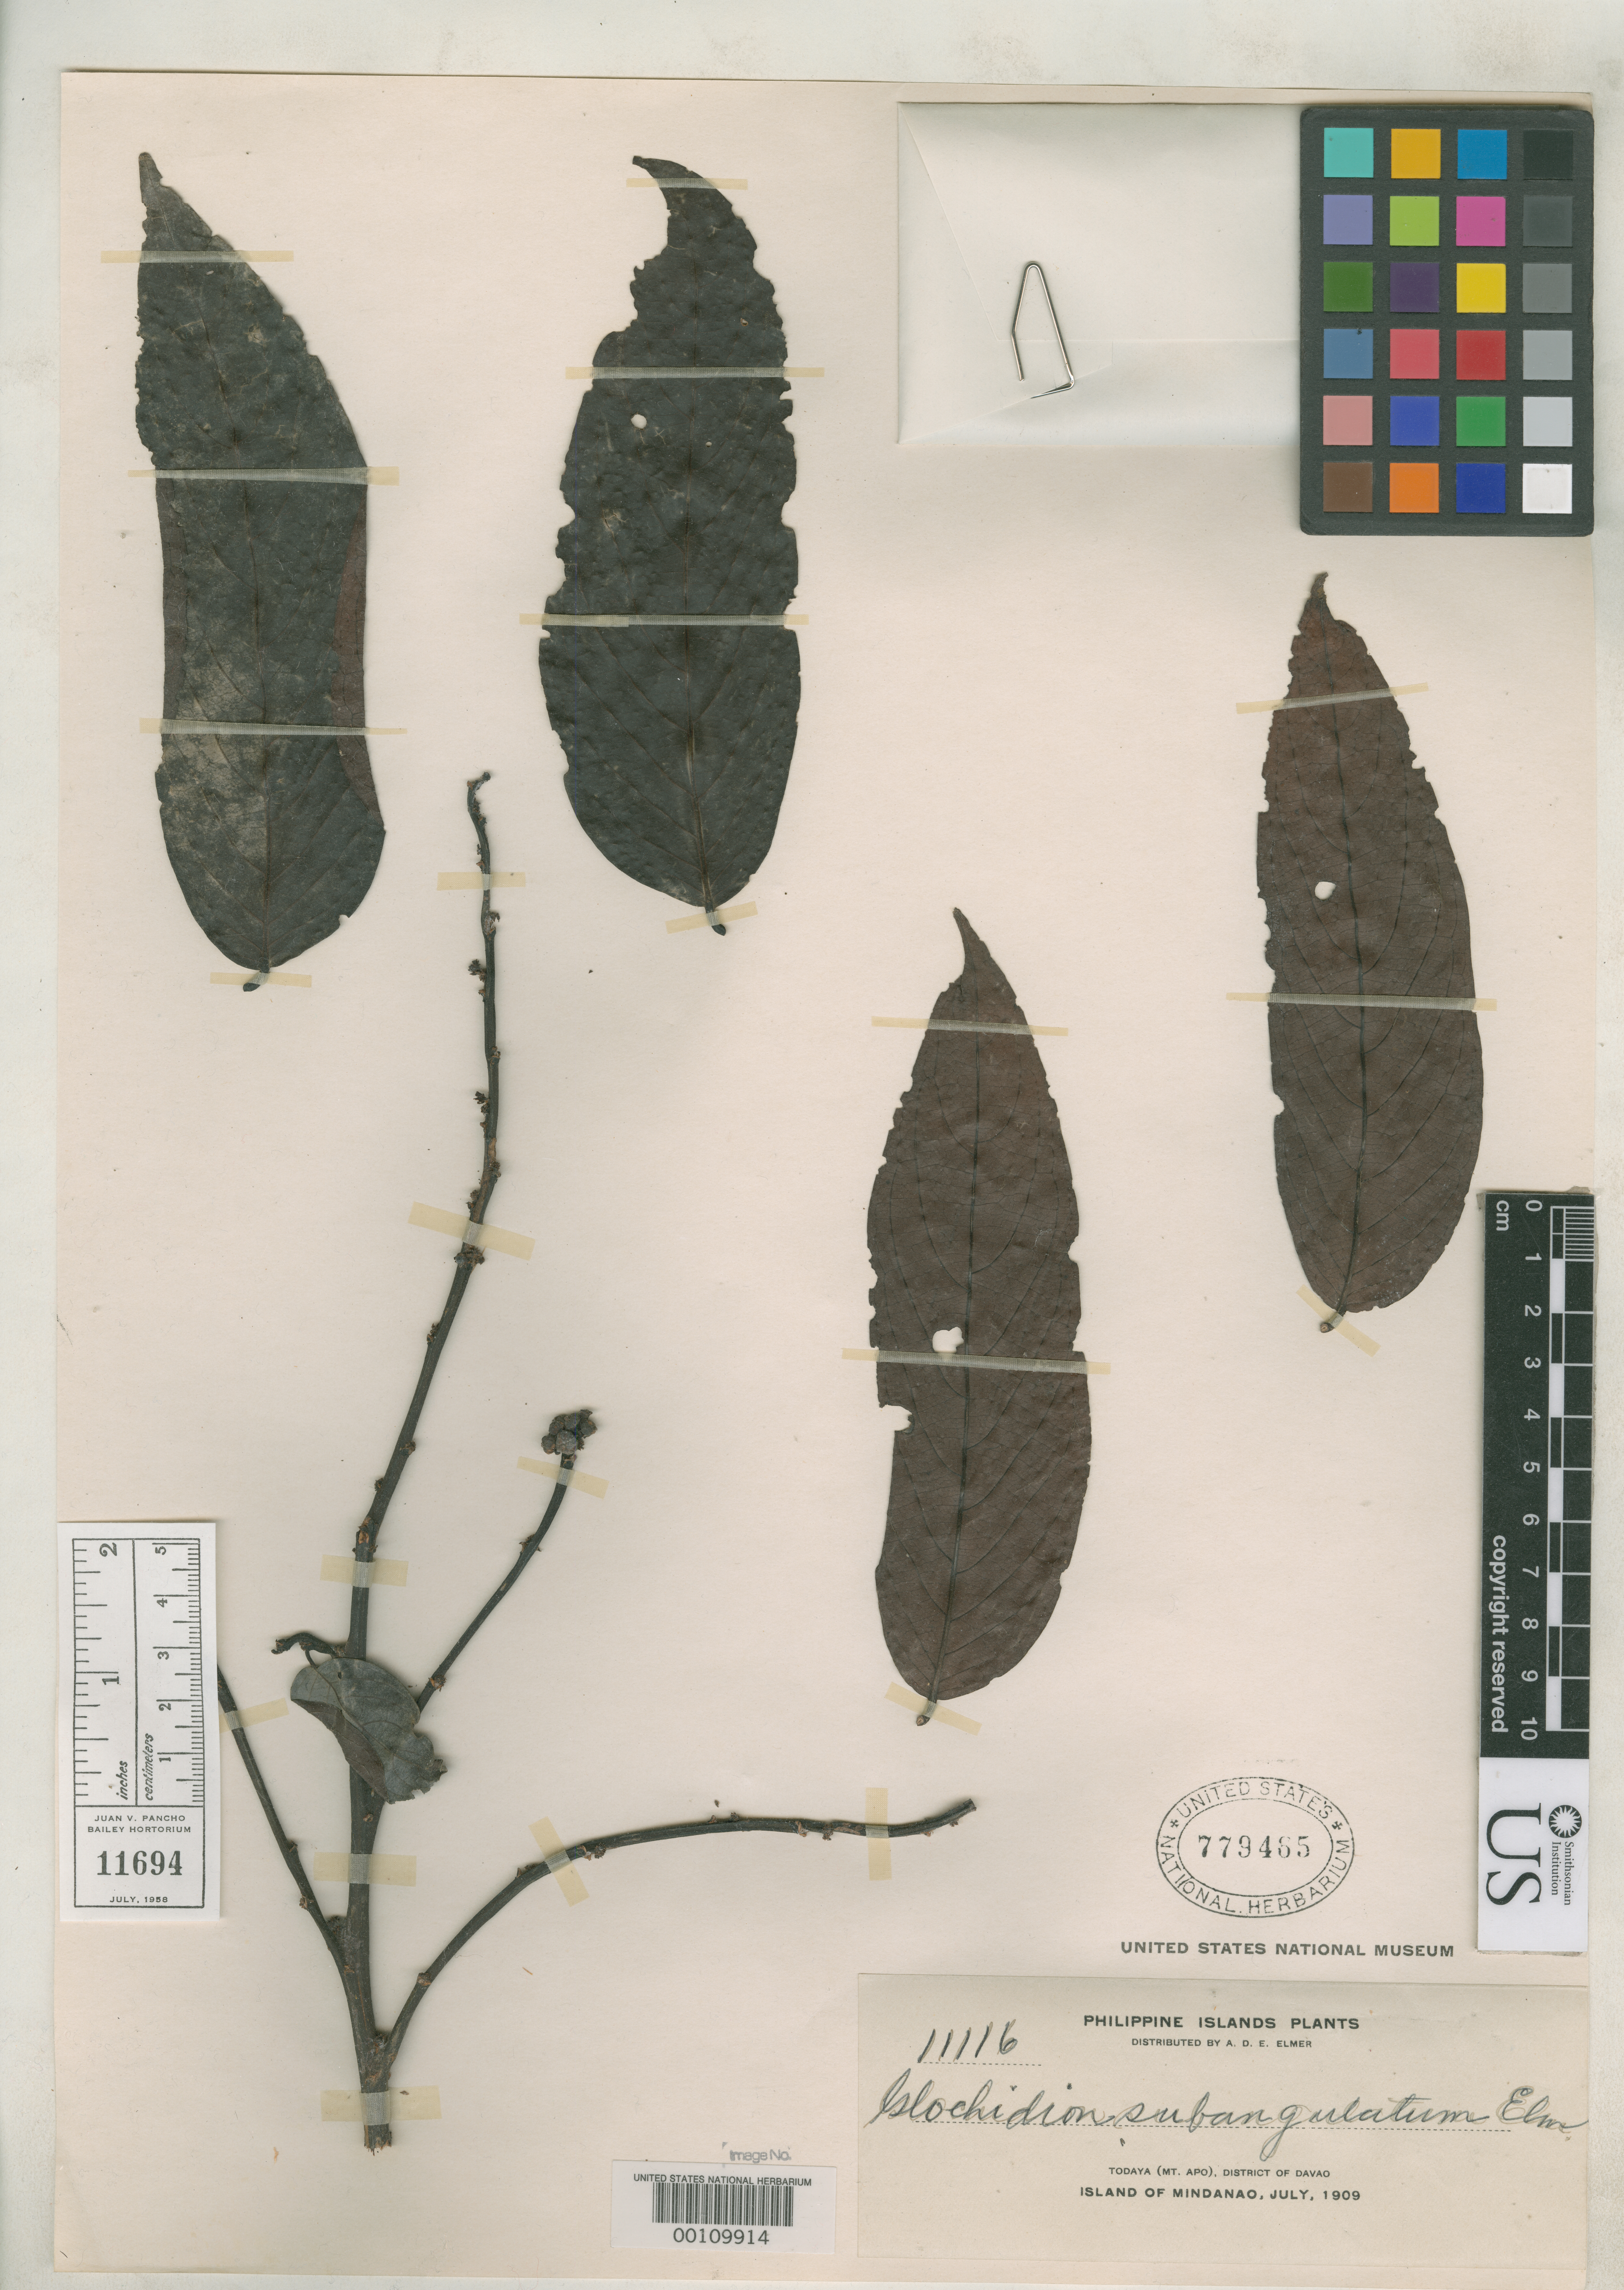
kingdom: Plantae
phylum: Tracheophyta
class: Magnoliopsida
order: Malpighiales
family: Phyllanthaceae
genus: Glochidion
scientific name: Glochidion subangulatum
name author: Elmer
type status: Isotype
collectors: A. D. E. Elmer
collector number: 11116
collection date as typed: Jul 1909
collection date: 1909-07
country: Philippines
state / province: Davao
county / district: Davao del Sur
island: Mindanao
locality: Todaya (Mt. Apo).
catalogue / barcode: US 779465